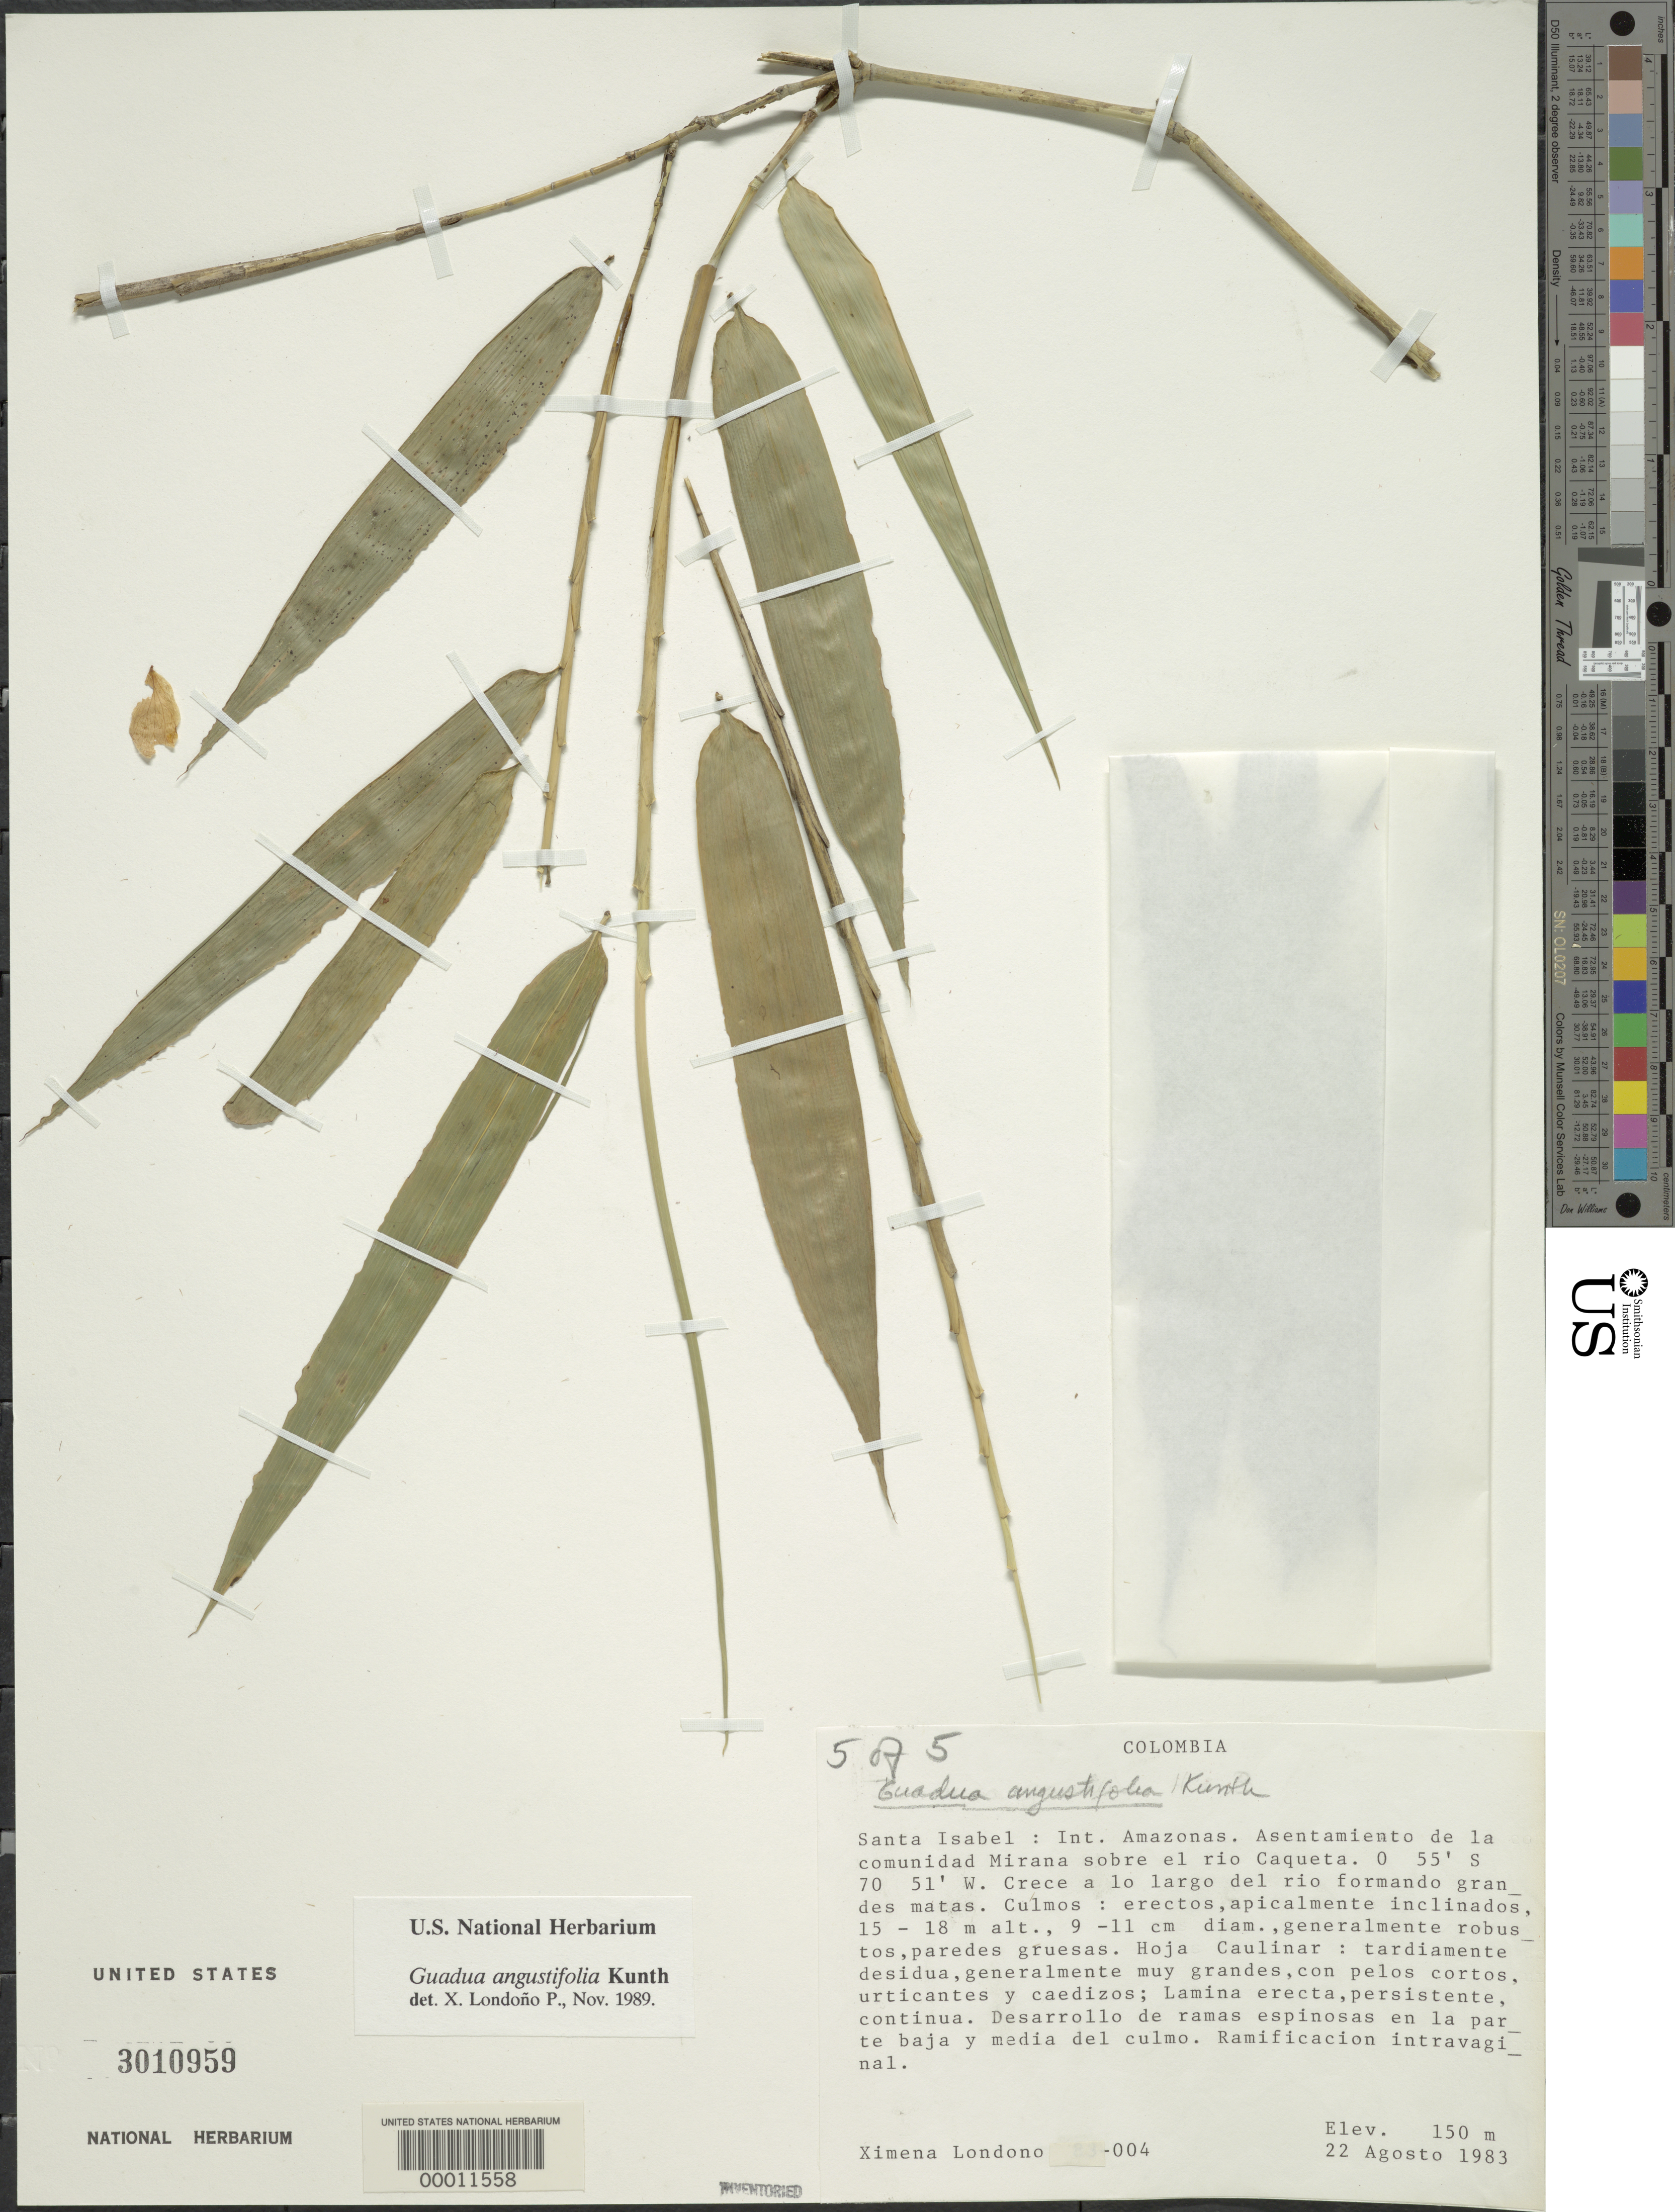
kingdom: Plantae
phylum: Tracheophyta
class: Liliopsida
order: Poales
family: Poaceae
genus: Guadua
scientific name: Guadua angustifolia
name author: Kunth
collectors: X. Londoño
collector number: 83-004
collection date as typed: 22 Aug 1983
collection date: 1983-08-22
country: Colombia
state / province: Amazônas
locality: Santa Isabel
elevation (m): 150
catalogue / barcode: US 3010959